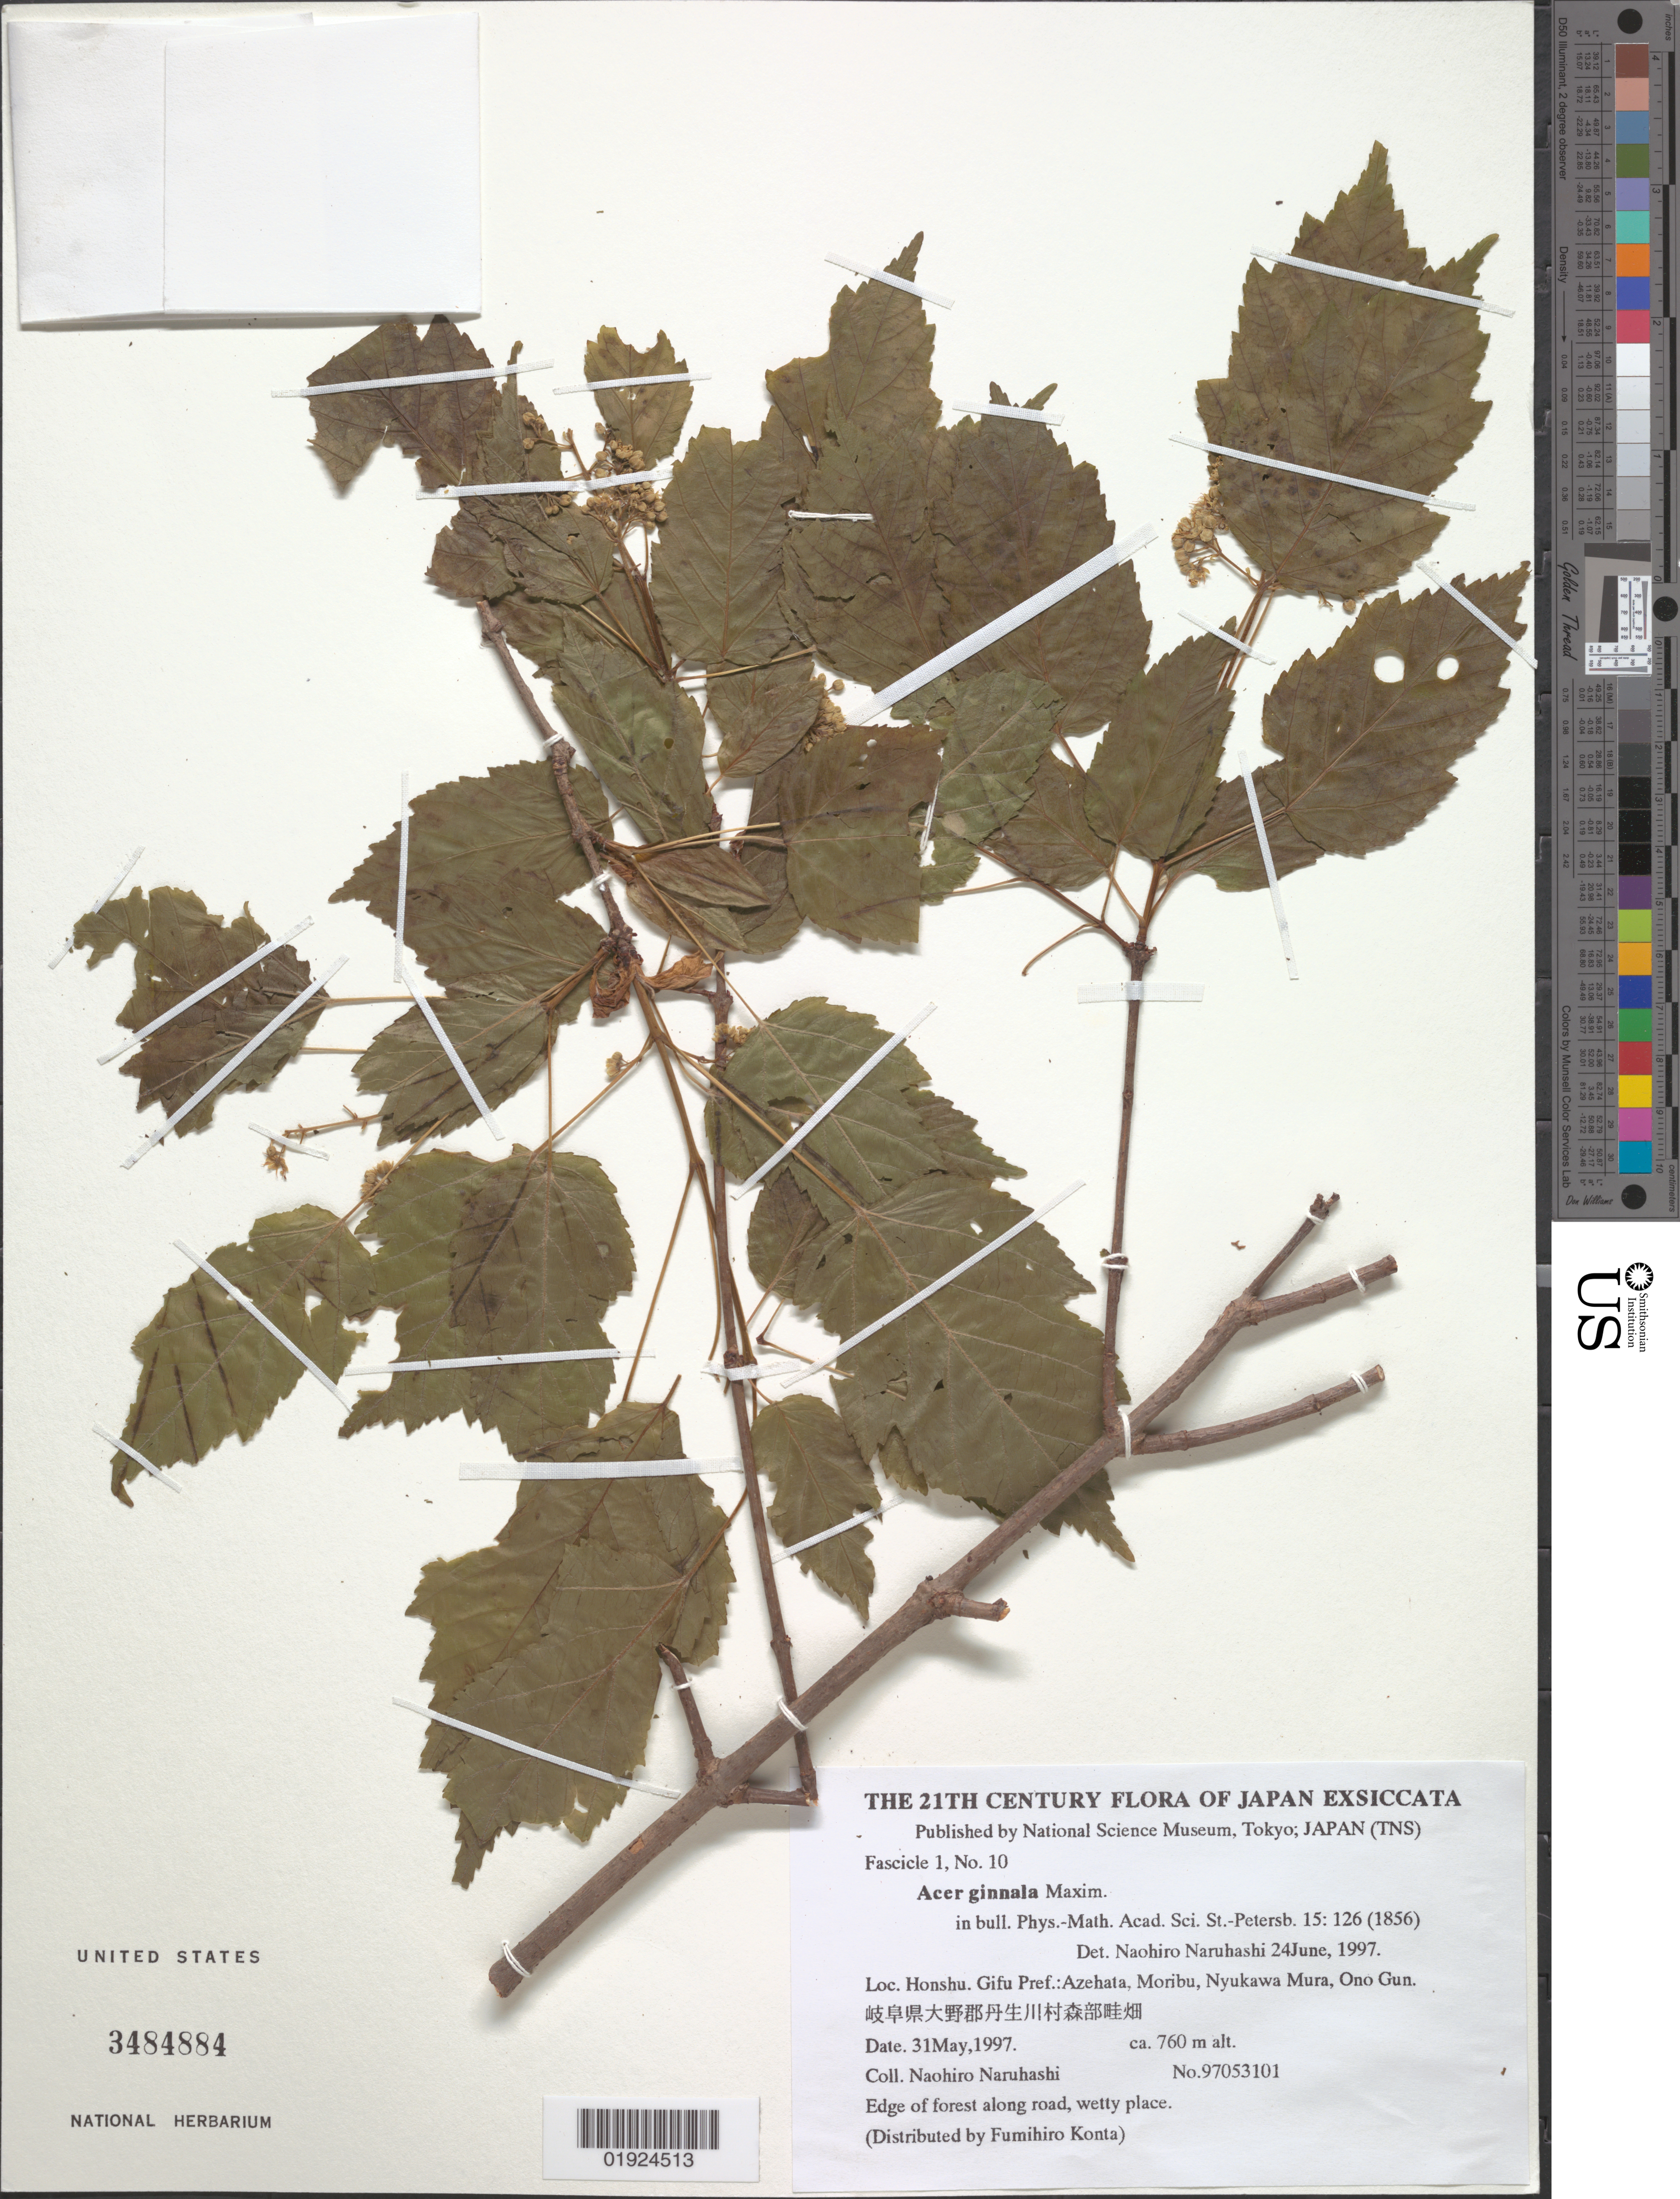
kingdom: Plantae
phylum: Tracheophyta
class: Magnoliopsida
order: Sapindales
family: Sapindaceae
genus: Acer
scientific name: Acer ginnala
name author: Maxim.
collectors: N. Naruhashi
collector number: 97053101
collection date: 1997-05-31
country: Japan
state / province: Gihu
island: Honshu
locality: Azehata, Moribu, Nyukawa Mura, Ono Gun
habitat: Edge of forest along road, wetty place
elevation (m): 760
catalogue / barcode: US 3484884